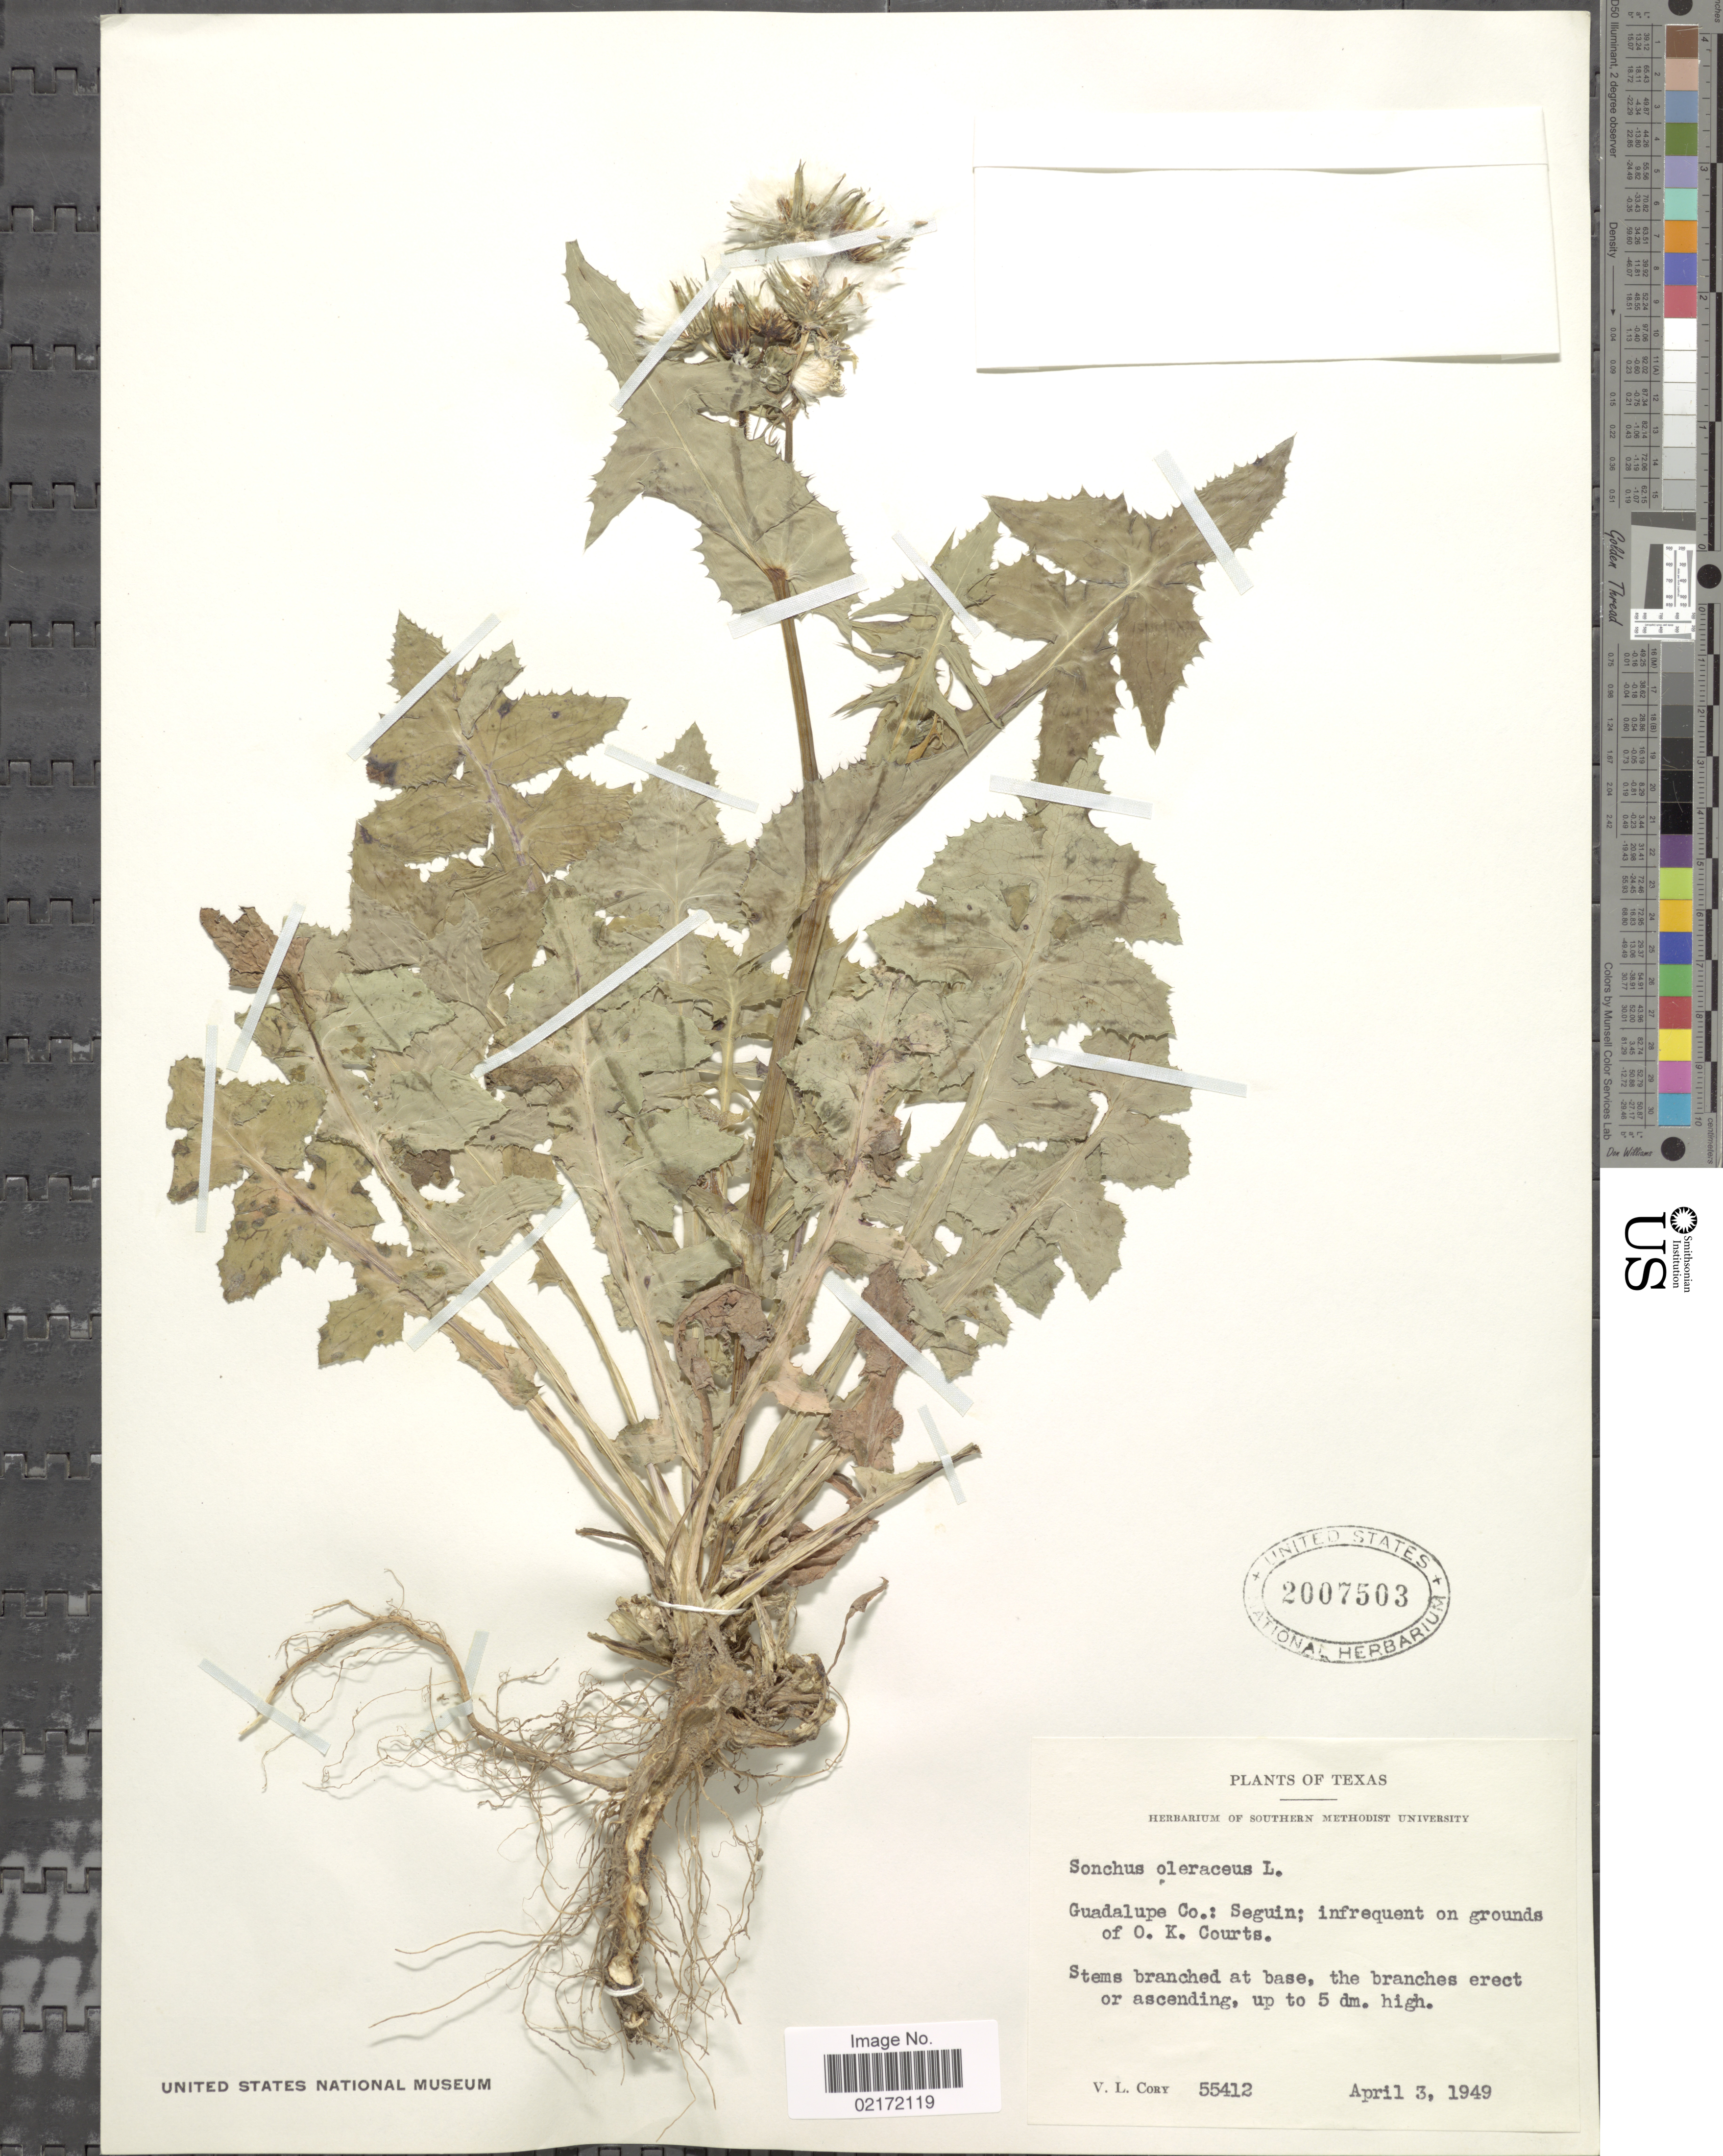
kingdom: Plantae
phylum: Tracheophyta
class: Magnoliopsida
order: Asterales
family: Asteraceae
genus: Sonchus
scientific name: Sonchus oleraceus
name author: L.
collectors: V. Cory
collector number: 55412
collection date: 1949-04-03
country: United States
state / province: Texas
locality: Guadalupe Co.: Seguin; infrequent on grounds of O.K. Courts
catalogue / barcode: US 2007503